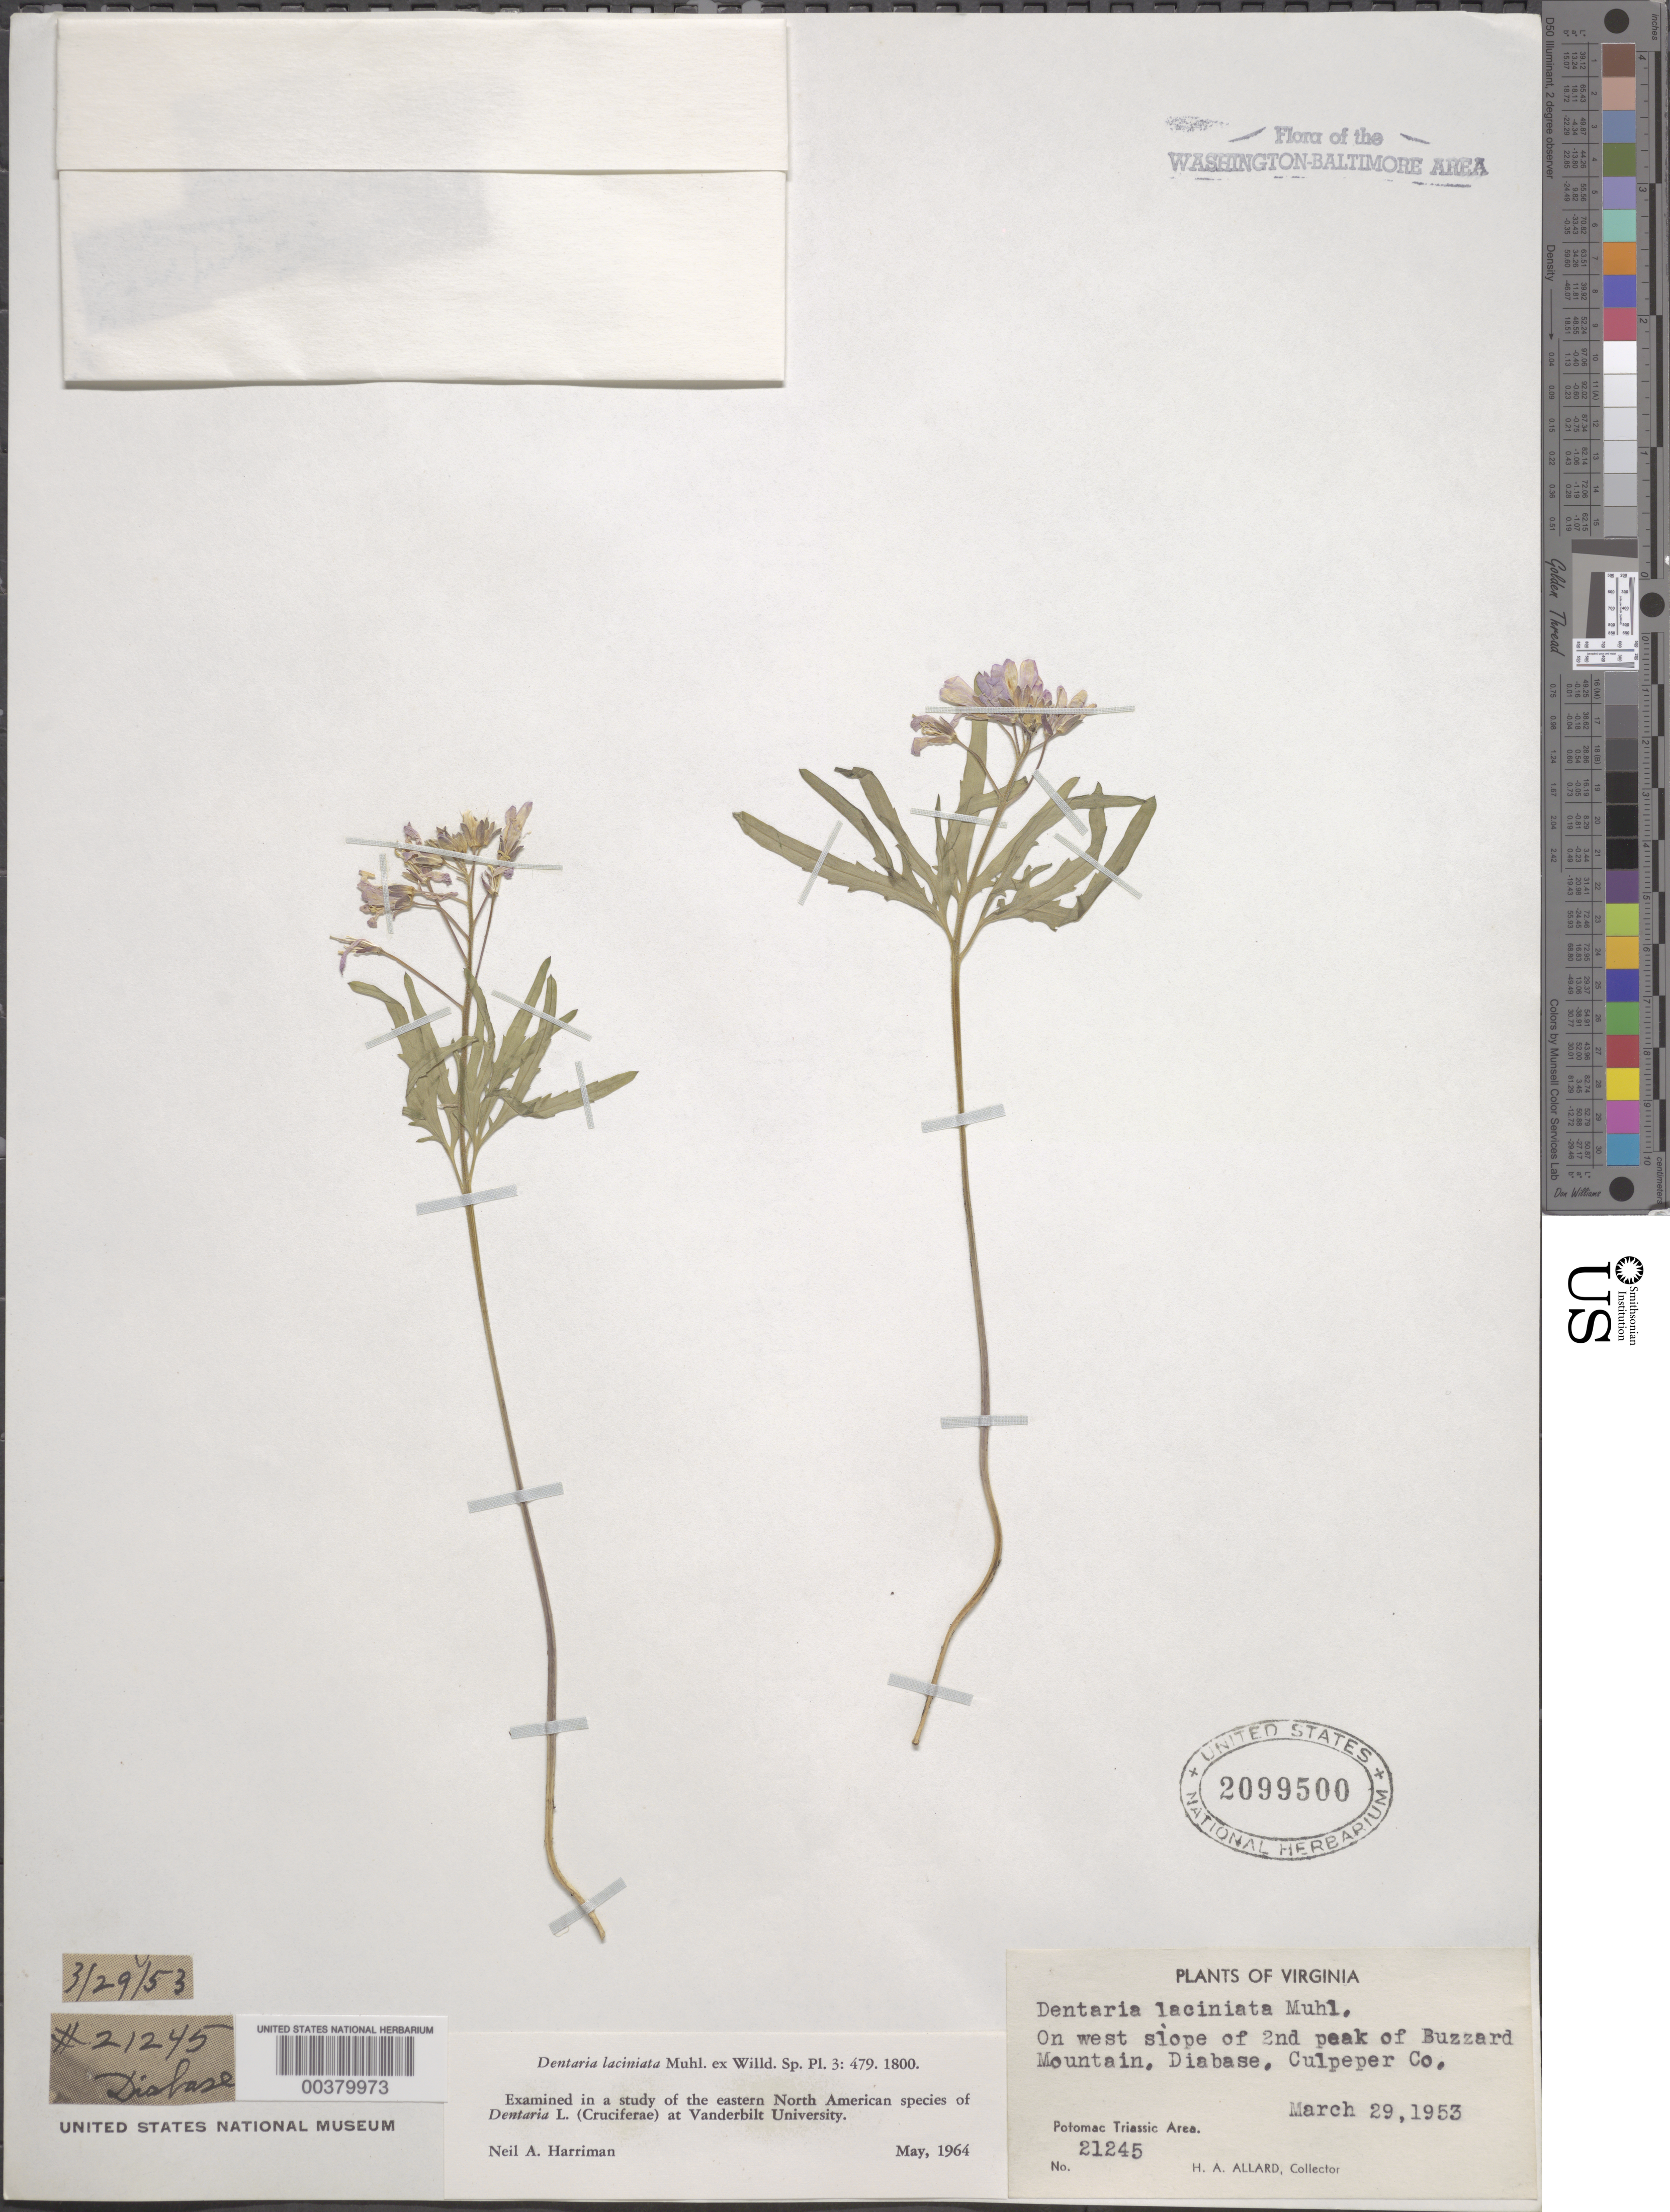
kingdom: Plantae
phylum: Tracheophyta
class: Magnoliopsida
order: Brassicales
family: Brassicaceae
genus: Cardamine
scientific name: Cardamine concatenata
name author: (Michx.) Sw.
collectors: H. A. Allard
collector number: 21245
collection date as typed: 29 Mar 1953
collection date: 1953-03-29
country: United States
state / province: Virginia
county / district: Culpeper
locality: Buzzard Mountain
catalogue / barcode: US 2099500